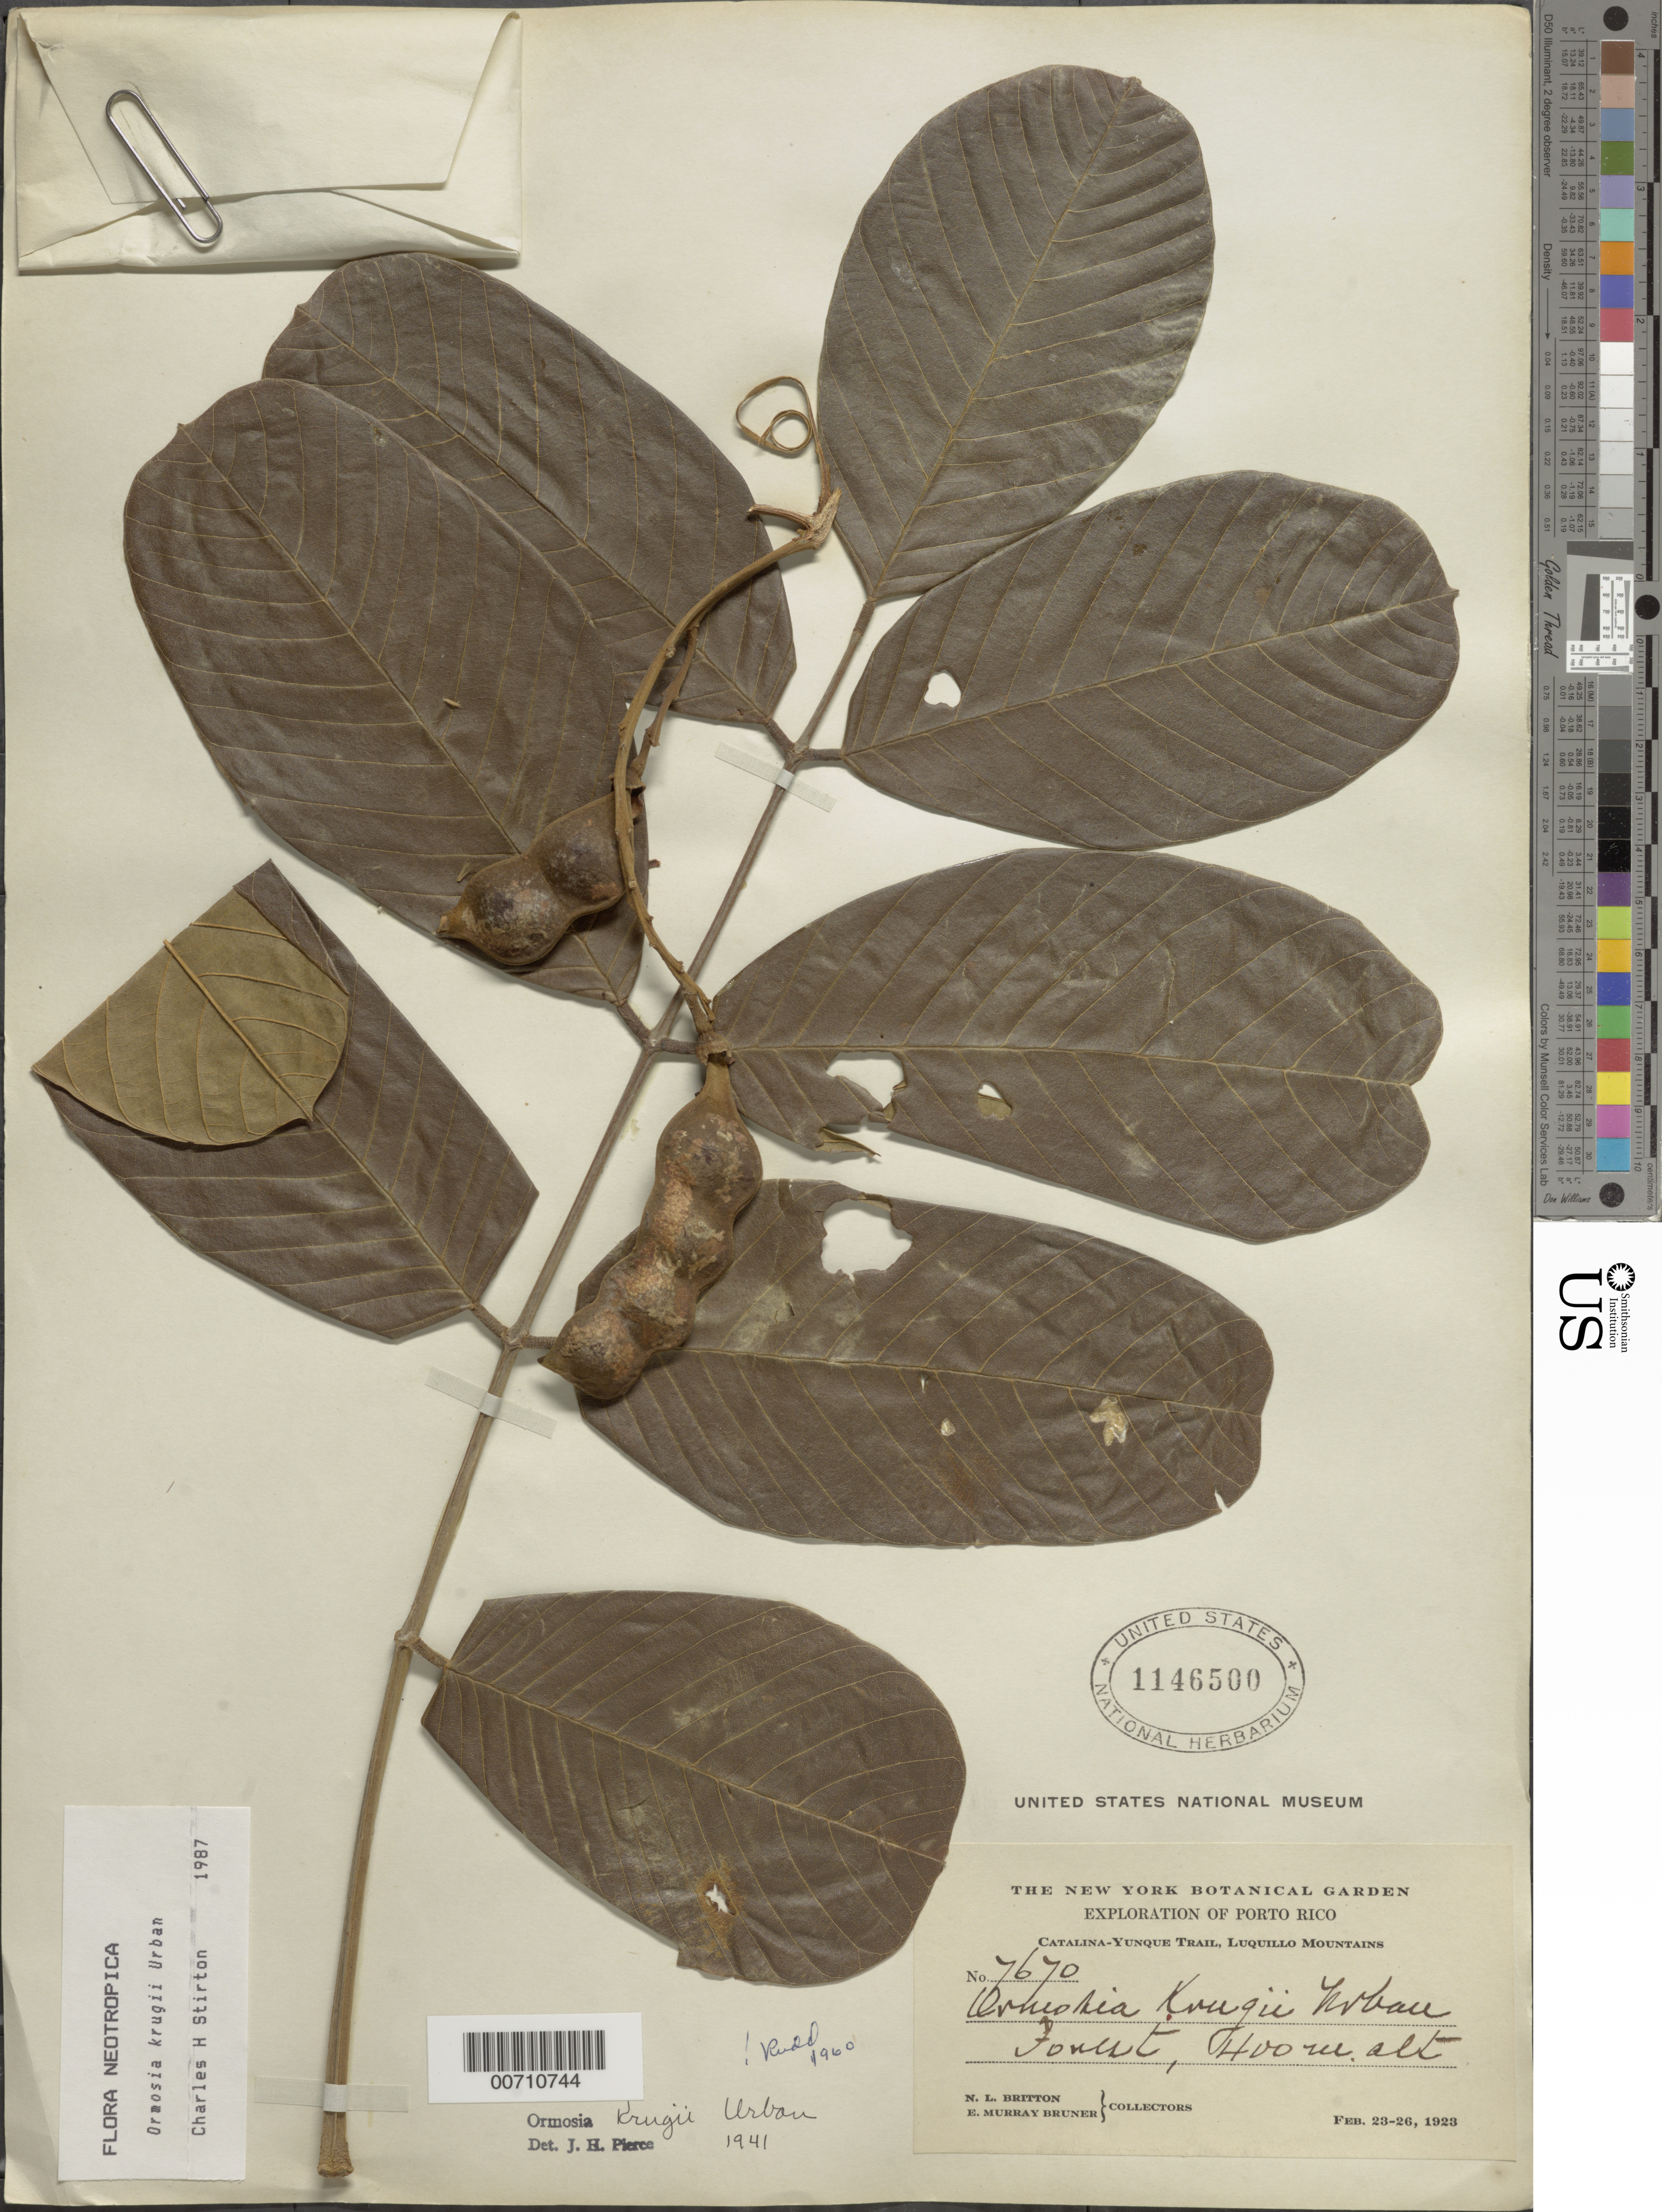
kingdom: Plantae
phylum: Tracheophyta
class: Magnoliopsida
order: Fabales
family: Fabaceae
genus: Ormosia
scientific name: Ormosia krugii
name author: Urb.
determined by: Stirton, Charles H.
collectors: N. Britton & E. Murray Bruner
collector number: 7670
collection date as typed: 23 Feb 1923 to 26 Feb 1923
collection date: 1923-02-23/1923-02-26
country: Puerto Rico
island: Greater Antilles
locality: Catalina-Yunque Trail, Luquillo Mts.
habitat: Forest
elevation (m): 400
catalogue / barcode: US 1146500